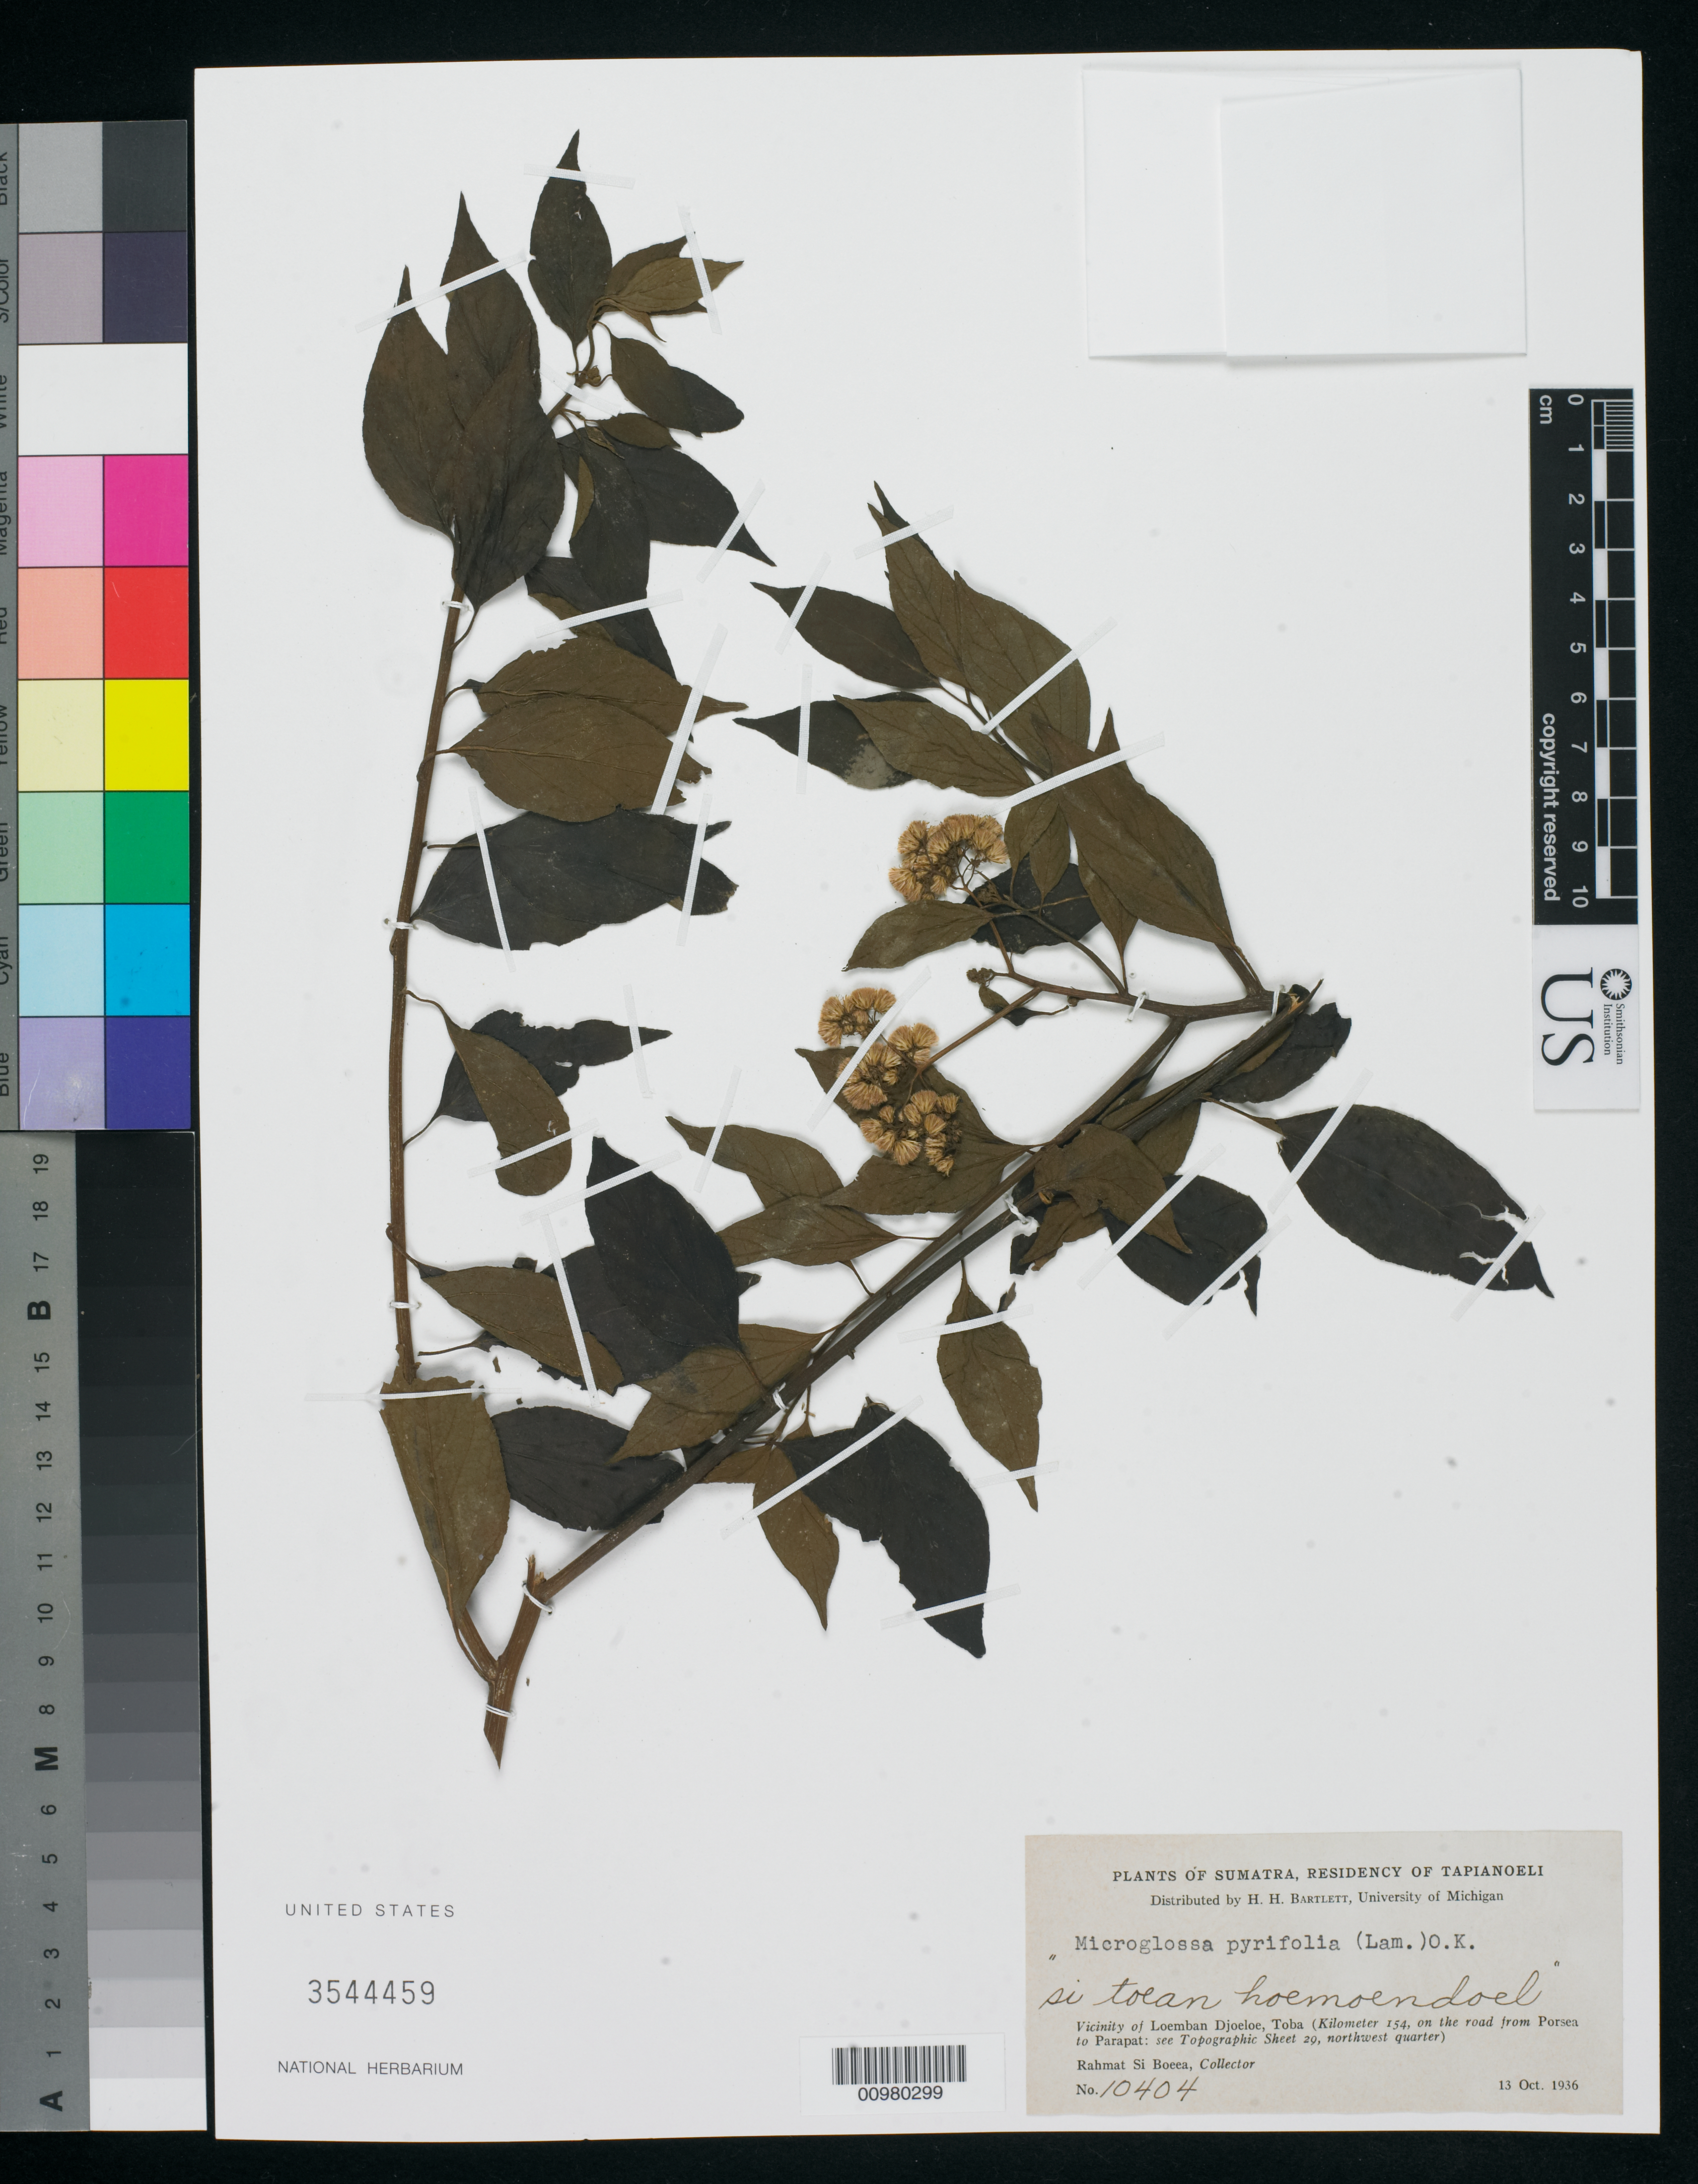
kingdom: Plantae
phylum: Tracheophyta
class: Magnoliopsida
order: Asterales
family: Asteraceae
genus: Microglossa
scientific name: Microglossa pyrifolia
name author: (Lam.) Kuntze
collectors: Rahmat Si Boeea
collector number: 10404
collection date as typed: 13 Oct 1936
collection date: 1936-10-13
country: Indonesia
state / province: Sumatra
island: Sumatra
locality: (East Coast) Vicinity of Loemban Djoeloe, Toba (Kilometer 154, on the road from Prsea to Parapat).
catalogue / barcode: US 3544459